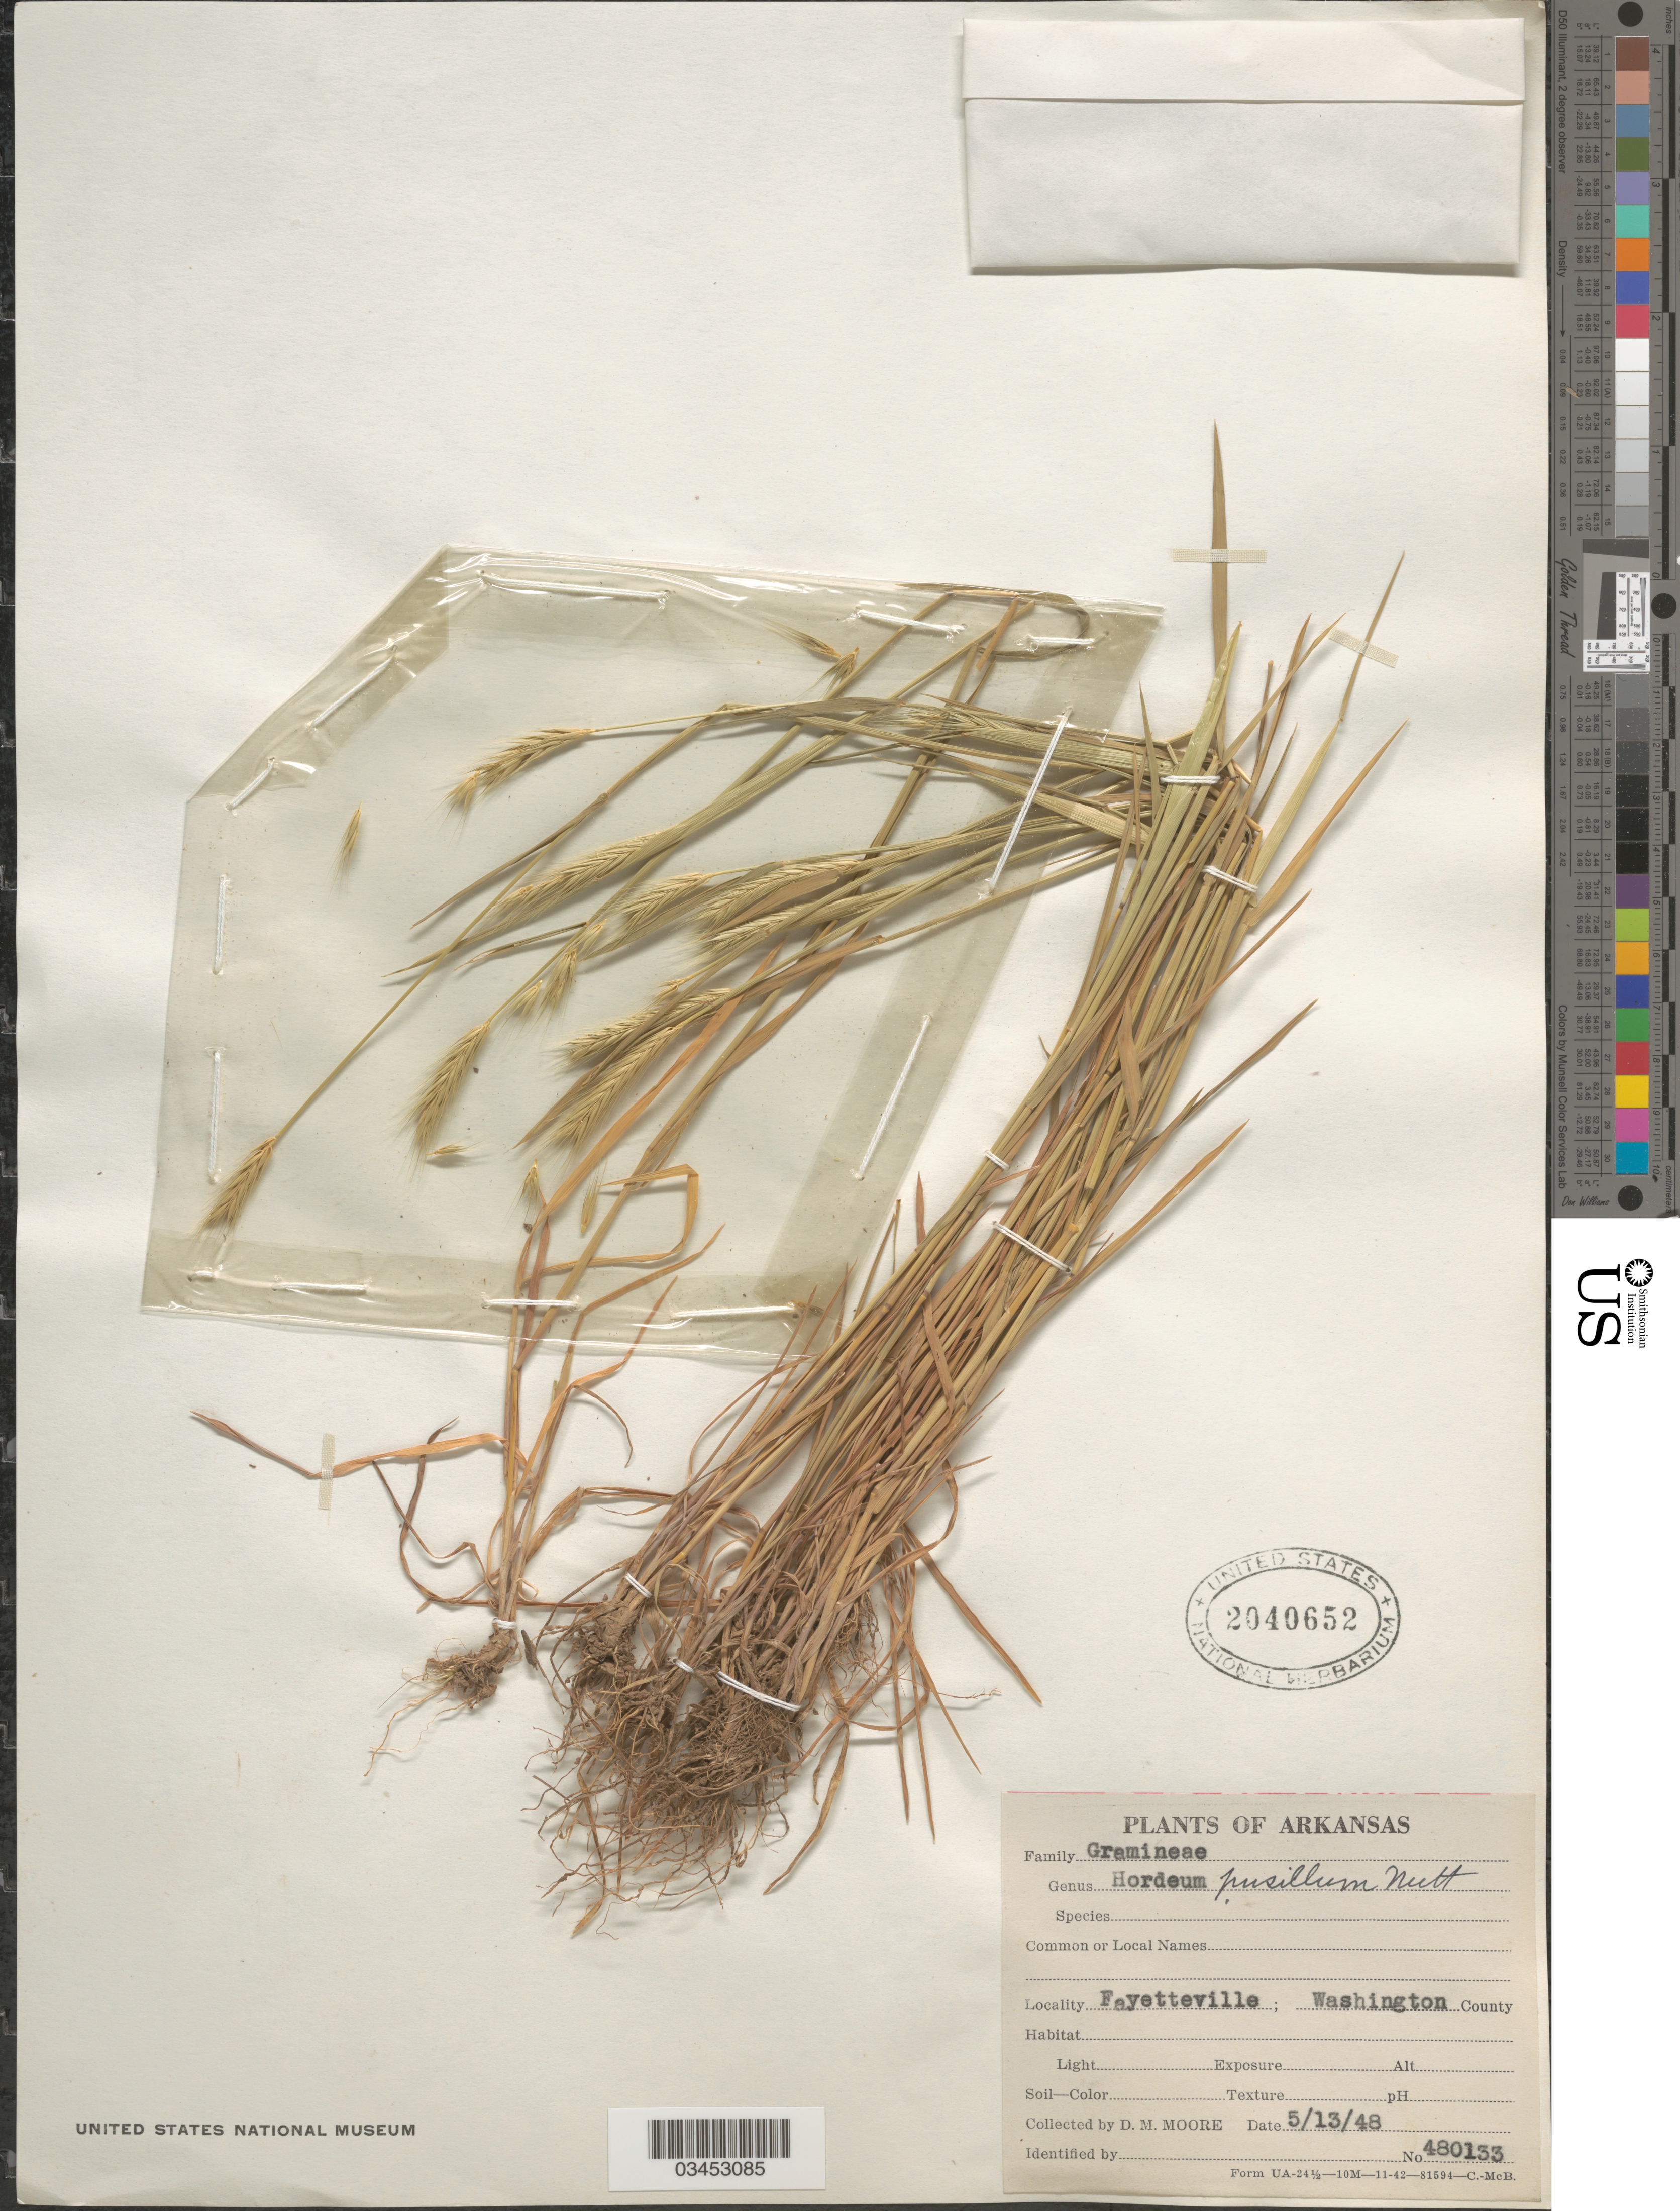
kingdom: Plantae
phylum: Tracheophyta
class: Liliopsida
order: Poales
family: Poaceae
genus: Hordeum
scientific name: Hordeum pusillum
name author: Nutt.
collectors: D. Moore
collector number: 480133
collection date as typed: Transcribed d/m/y: 13/5/48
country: United States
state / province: Arkansas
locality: Fayetteville; Washington County.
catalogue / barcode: US 2040652